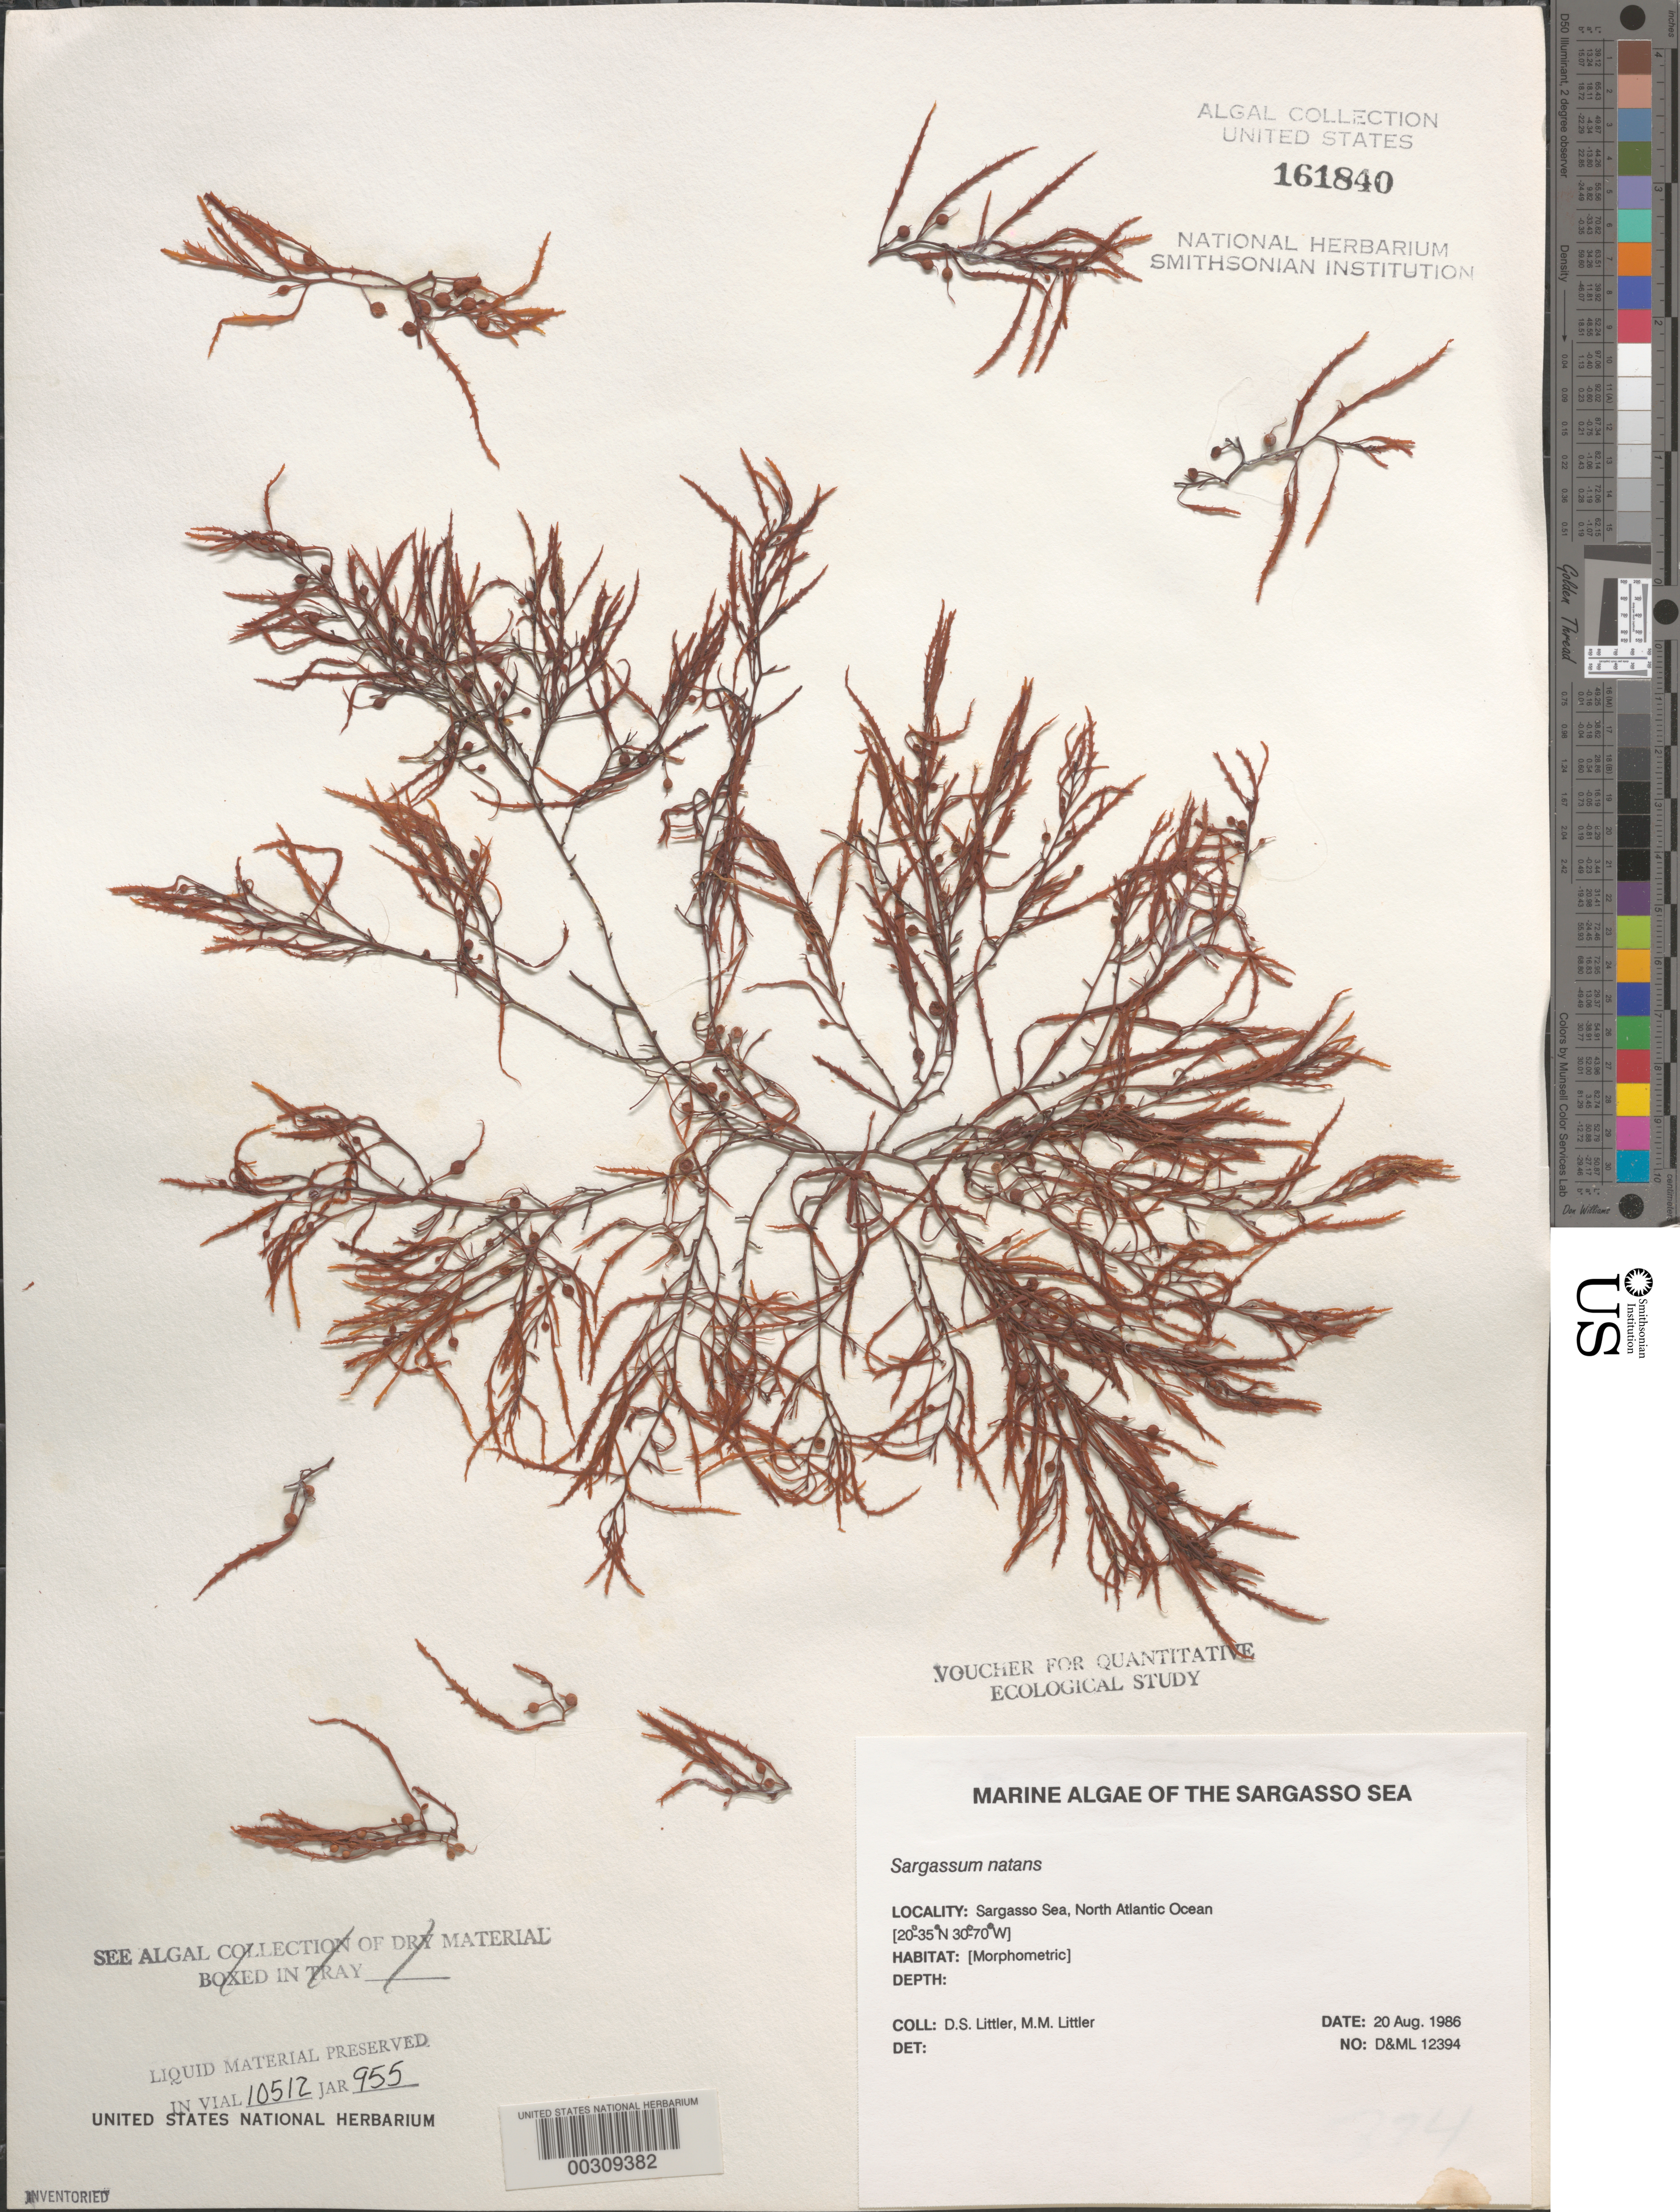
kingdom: Chromista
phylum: Ochrophyta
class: Phaeophyceae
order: Fucales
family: Sargassaceae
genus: Sargassum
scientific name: Sargassum natans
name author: (L.) Gaillon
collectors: D. S. Littler & M. M. Littler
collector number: D&ML 12394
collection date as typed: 20 Aug 1986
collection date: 1986-08-20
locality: Sargasso Sea, North Atlantic Ocean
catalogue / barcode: US 161840